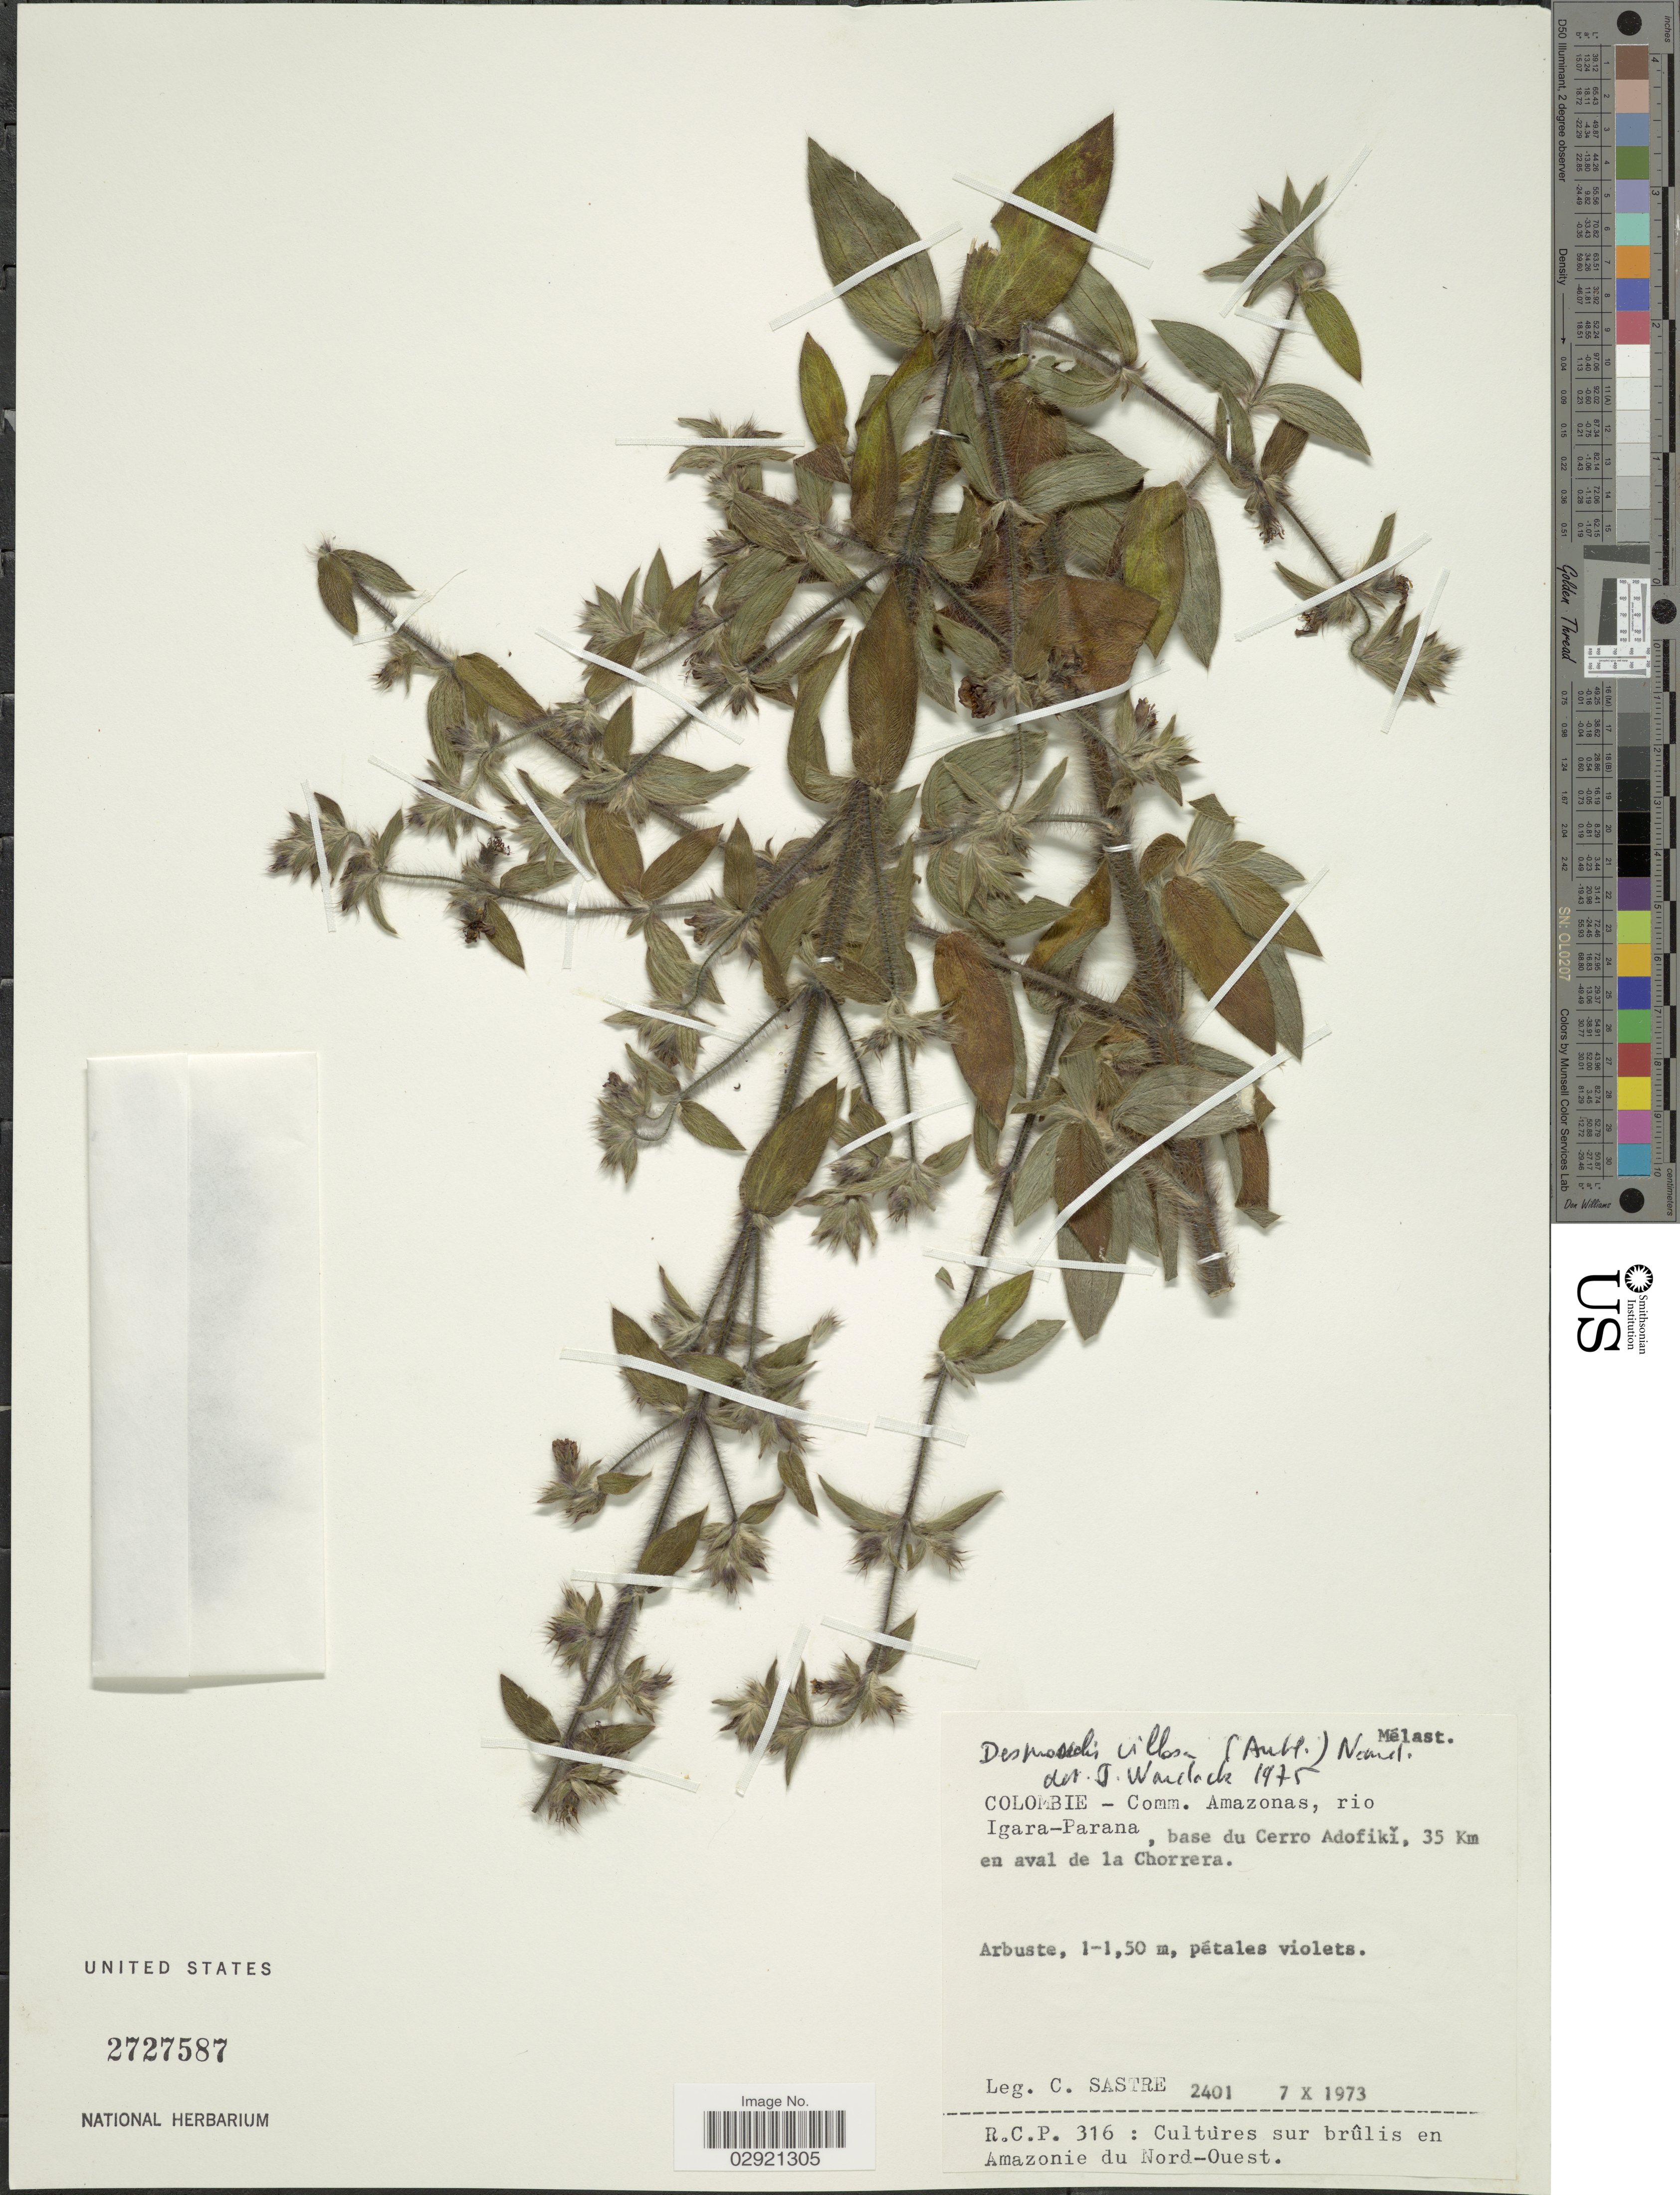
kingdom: Plantae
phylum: Tracheophyta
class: Magnoliopsida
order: Myrtales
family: Melastomataceae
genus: Desmoscelis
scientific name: Desmoscelis villosa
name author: (Aubl.) Naudin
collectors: C. Sastre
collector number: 2401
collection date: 1973-10-07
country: Colombia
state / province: Amazônas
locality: Comm. Amazonas, rio Igara-Parana, base du Cerro Adofiki, 35 Km en aval de la Chorrera.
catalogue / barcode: US 2727587